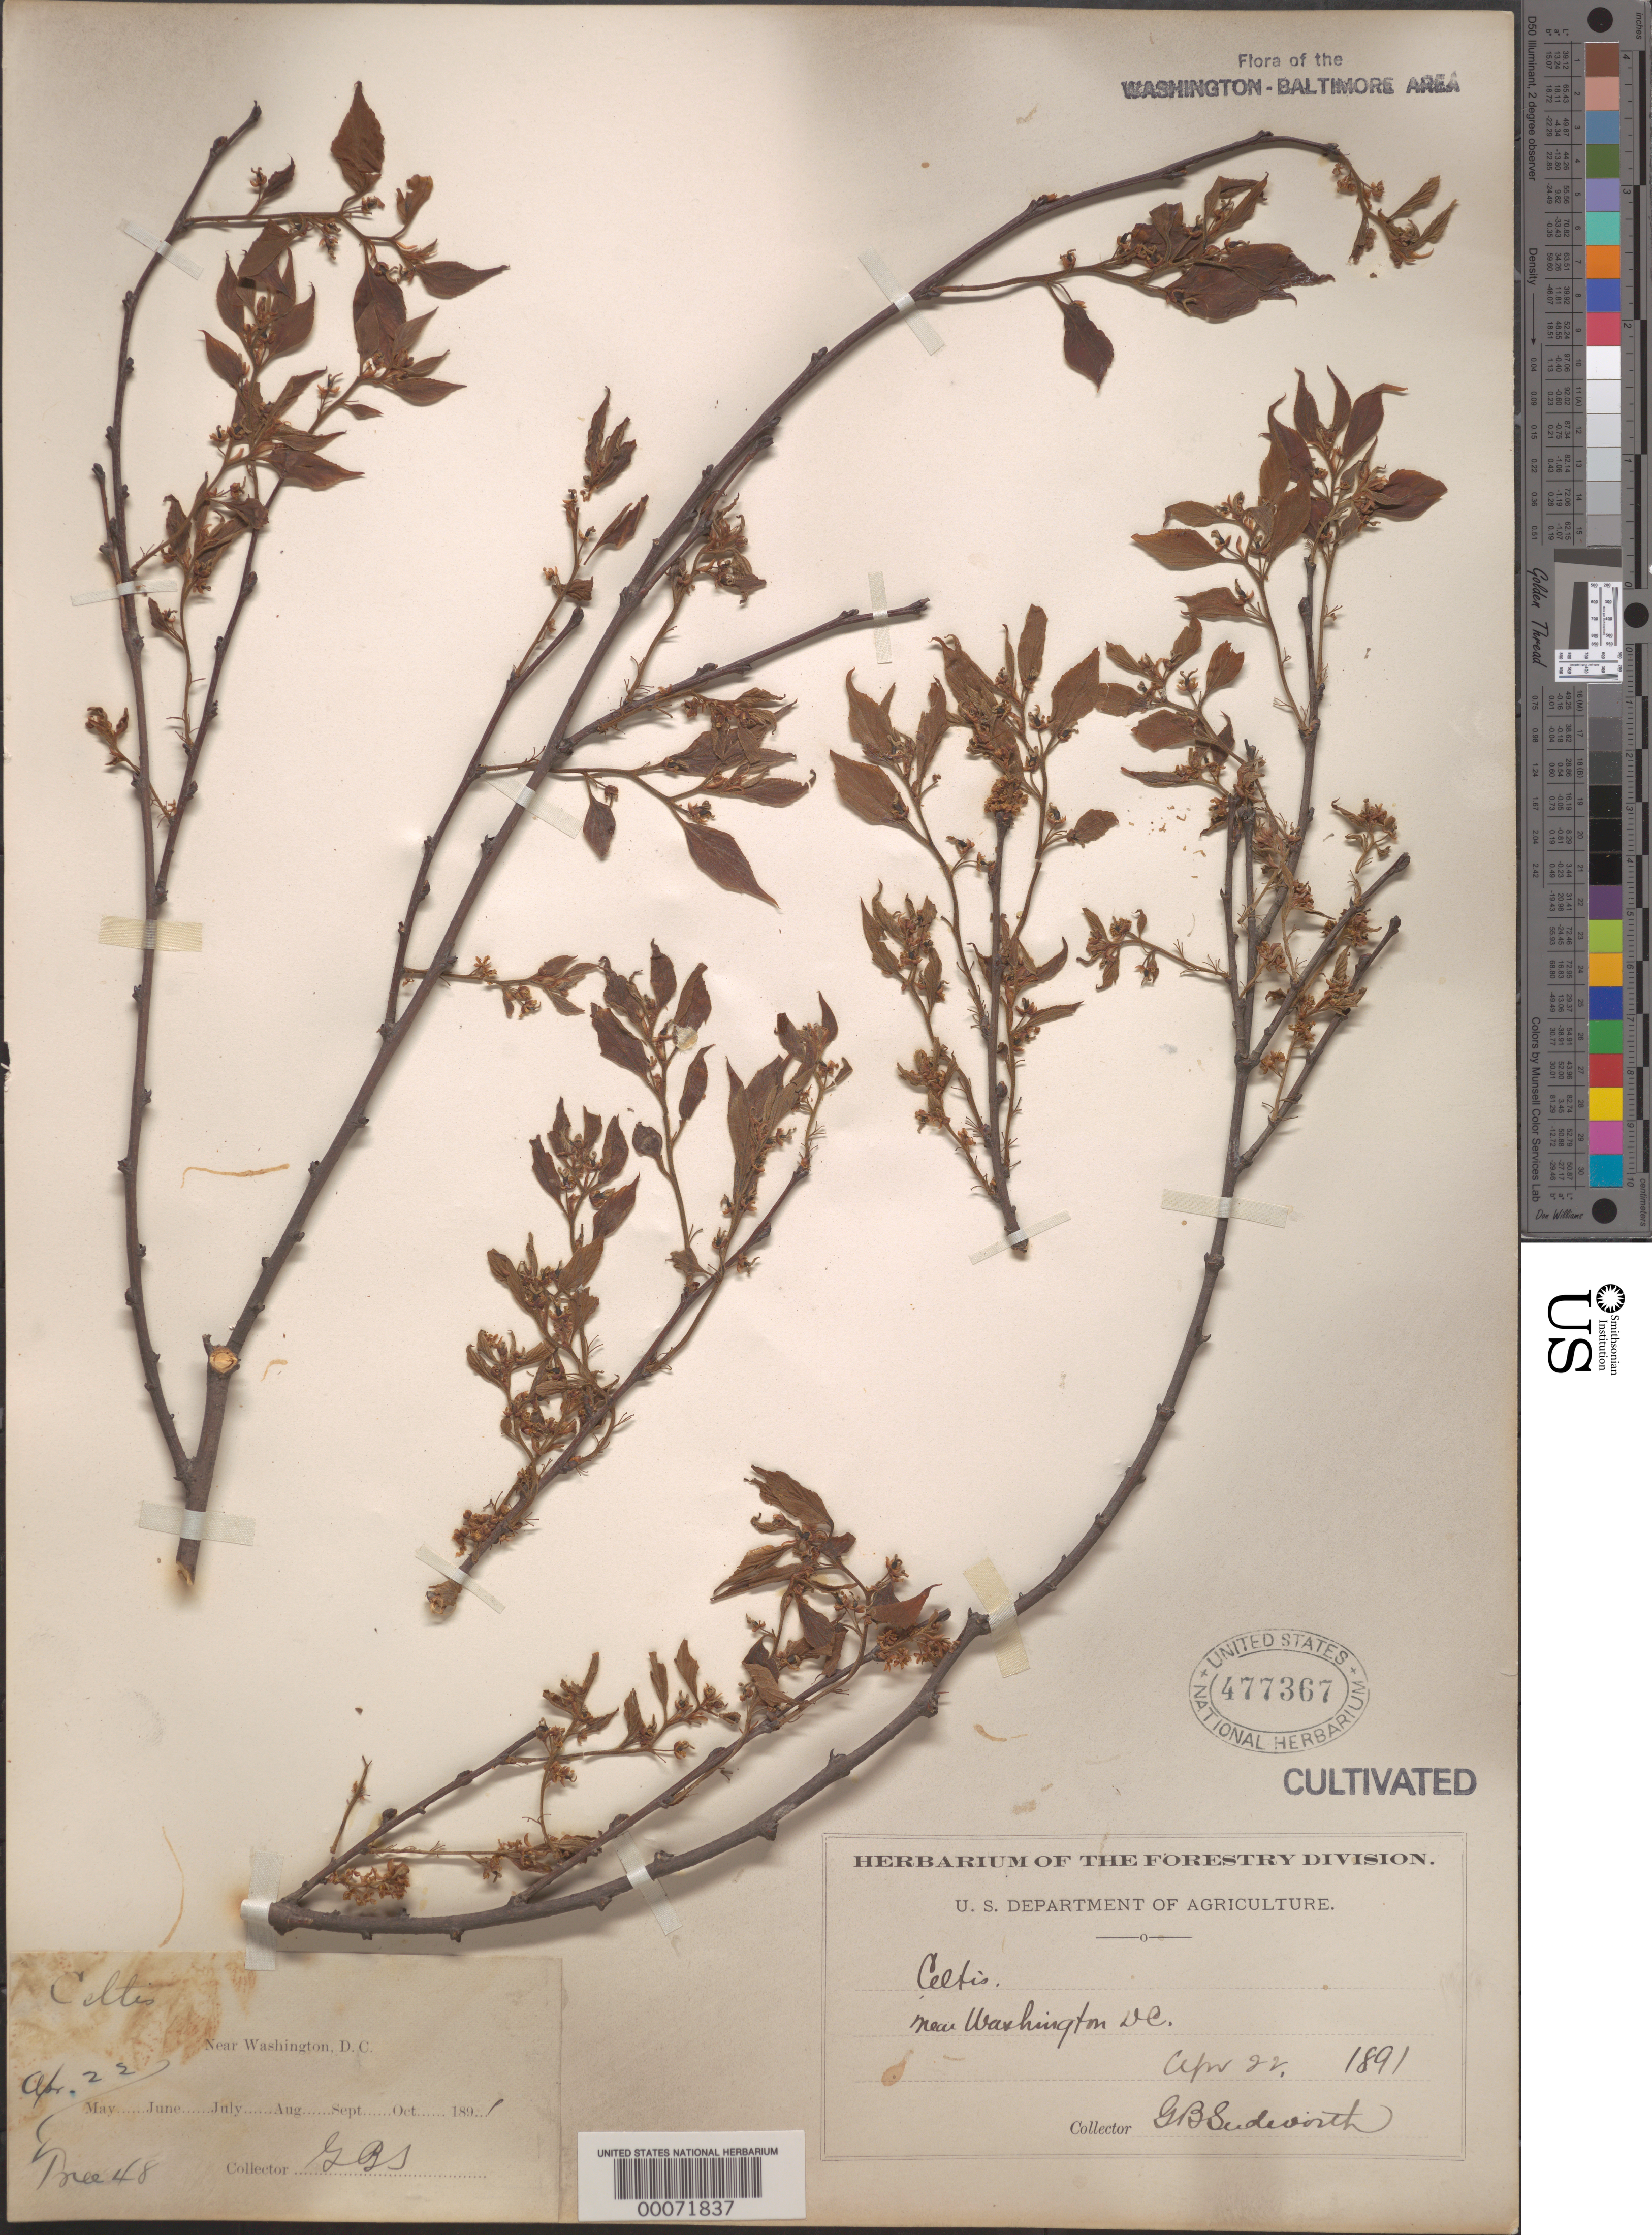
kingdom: Plantae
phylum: Tracheophyta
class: Magnoliopsida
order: Rosales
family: Cannabaceae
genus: Celtis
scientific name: Celtis sp.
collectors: G. B. Sudworth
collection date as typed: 22 Apr 1891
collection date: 1891-04-22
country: United States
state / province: District of Columbia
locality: Near Washington D.C.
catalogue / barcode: US 477367